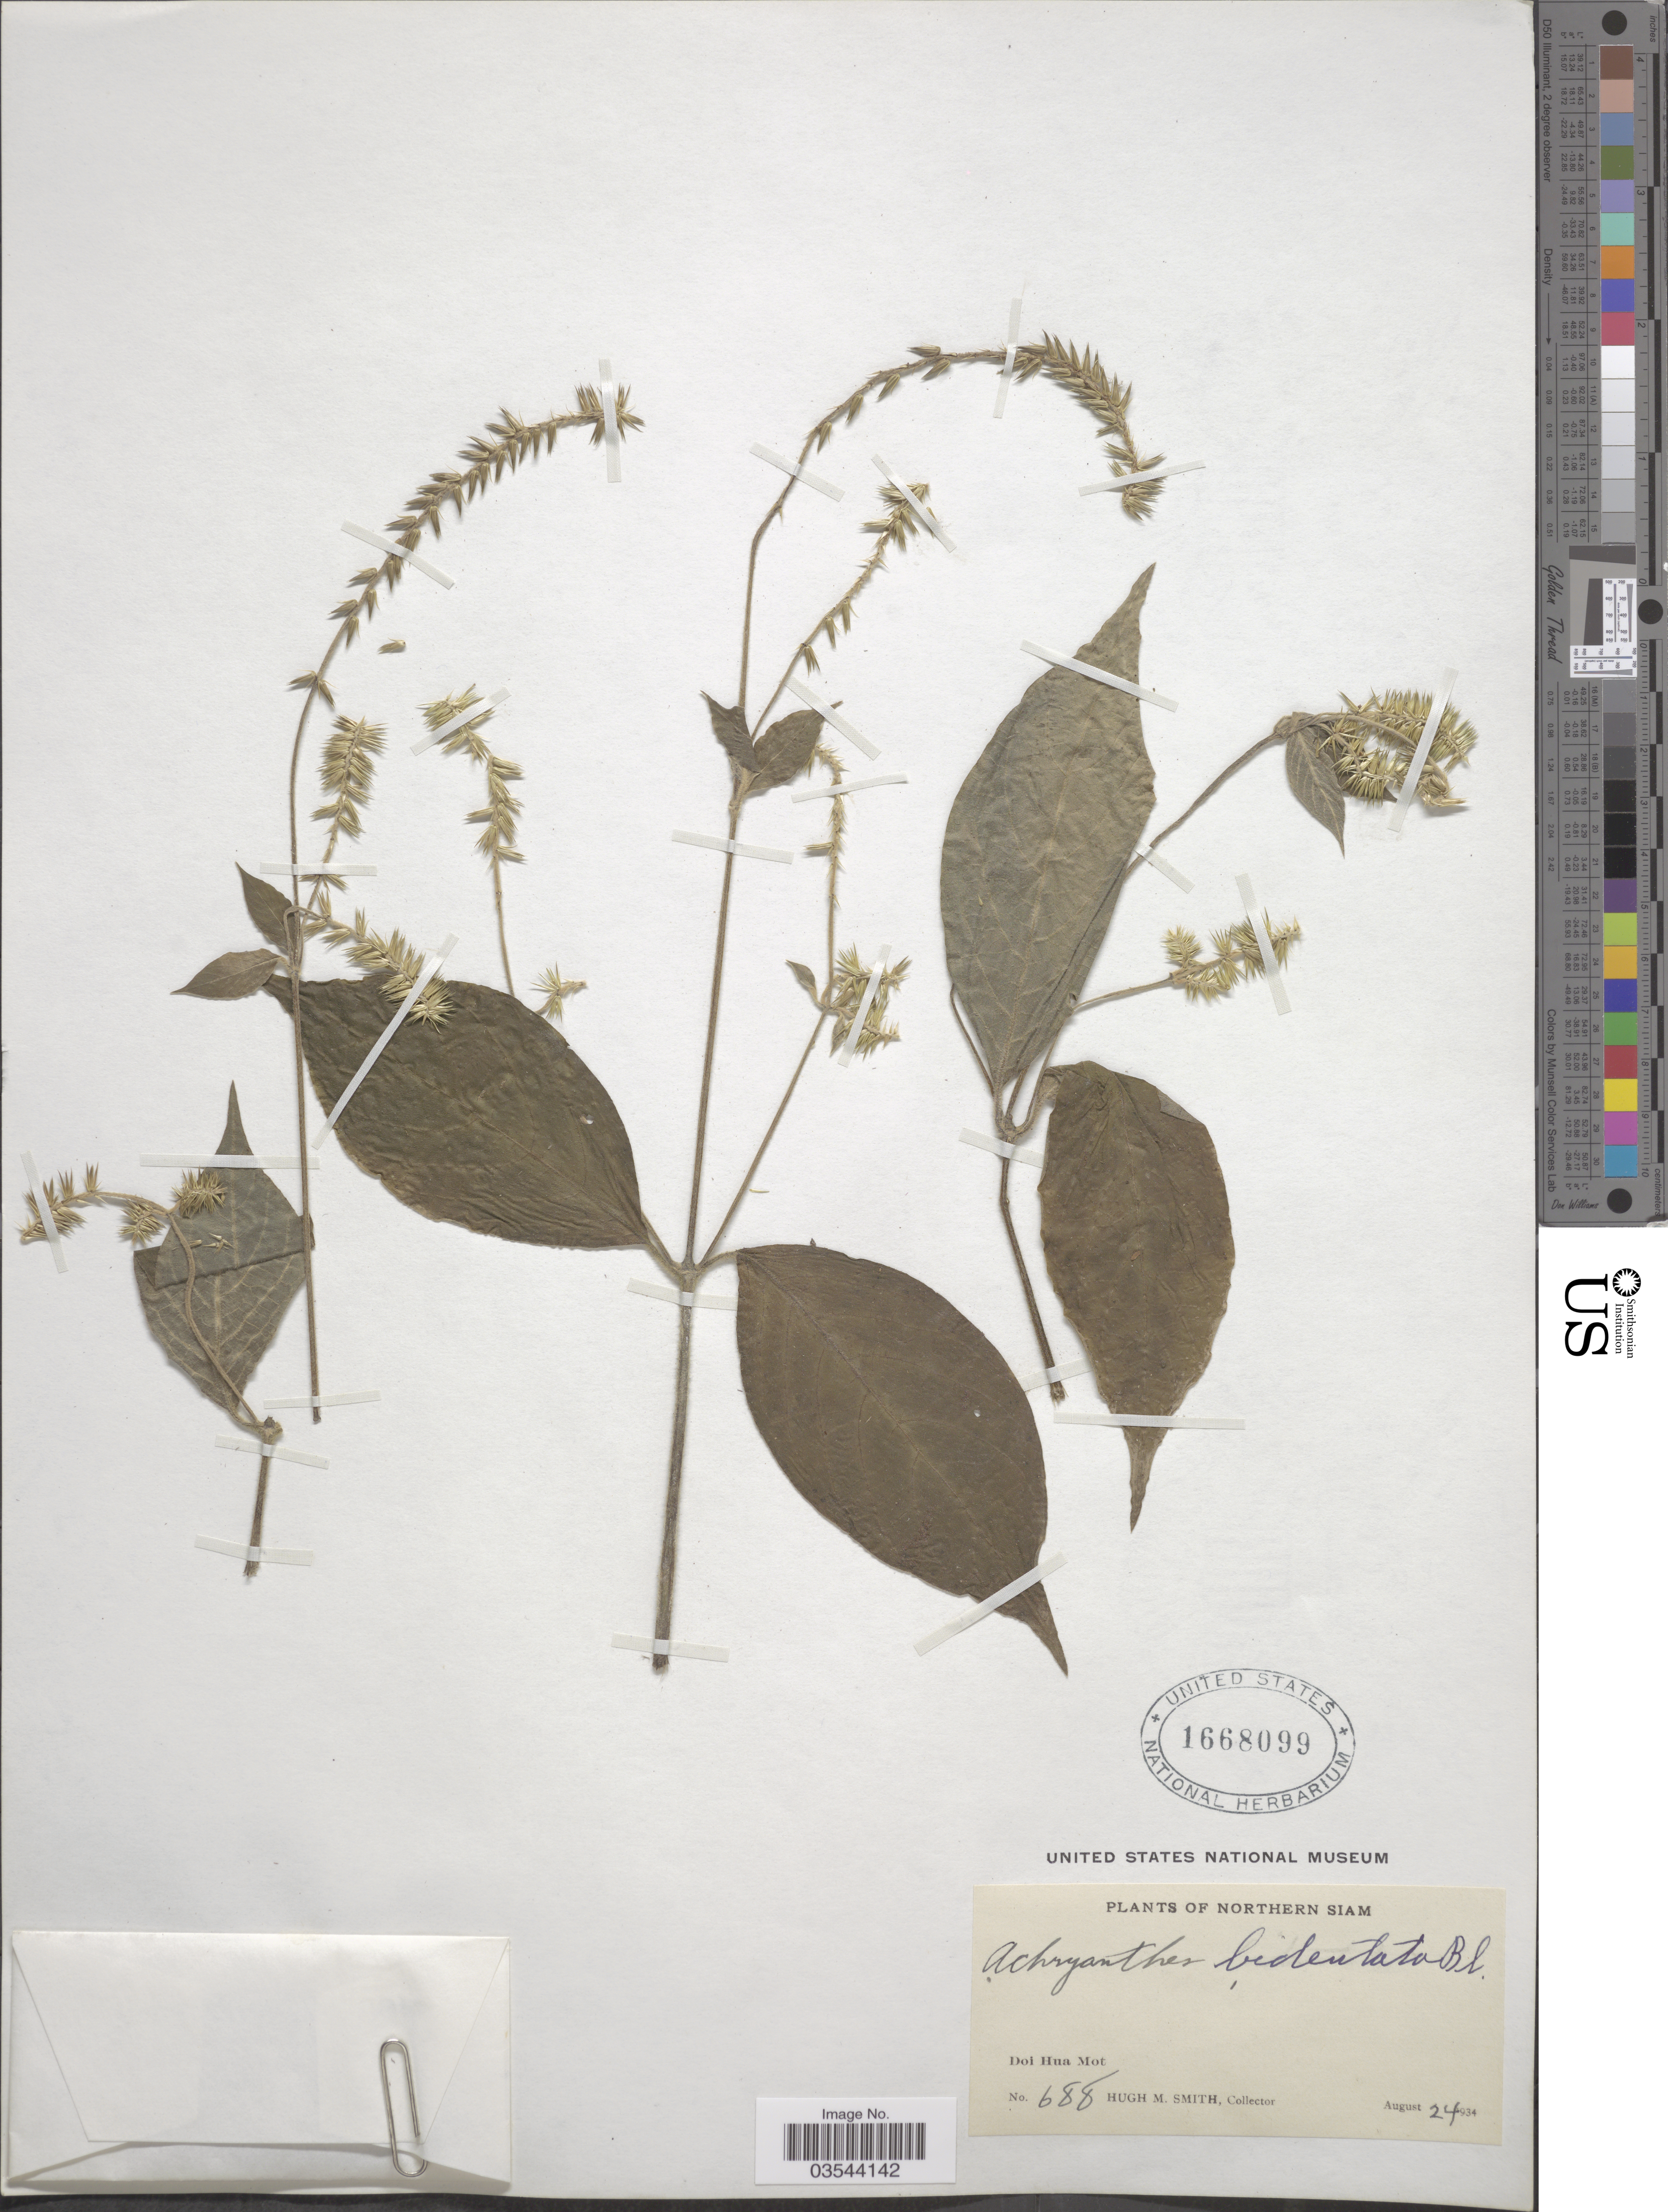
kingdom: Plantae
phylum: Tracheophyta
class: Magnoliopsida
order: Caryophyllales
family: Amaranthaceae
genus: Achyranthes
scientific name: Achyranthes bidentata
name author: Blume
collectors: H. M. Smith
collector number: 688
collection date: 1934-08-24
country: Thailand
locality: Northern Siam. Doi Hua Mot.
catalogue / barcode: US 1668099